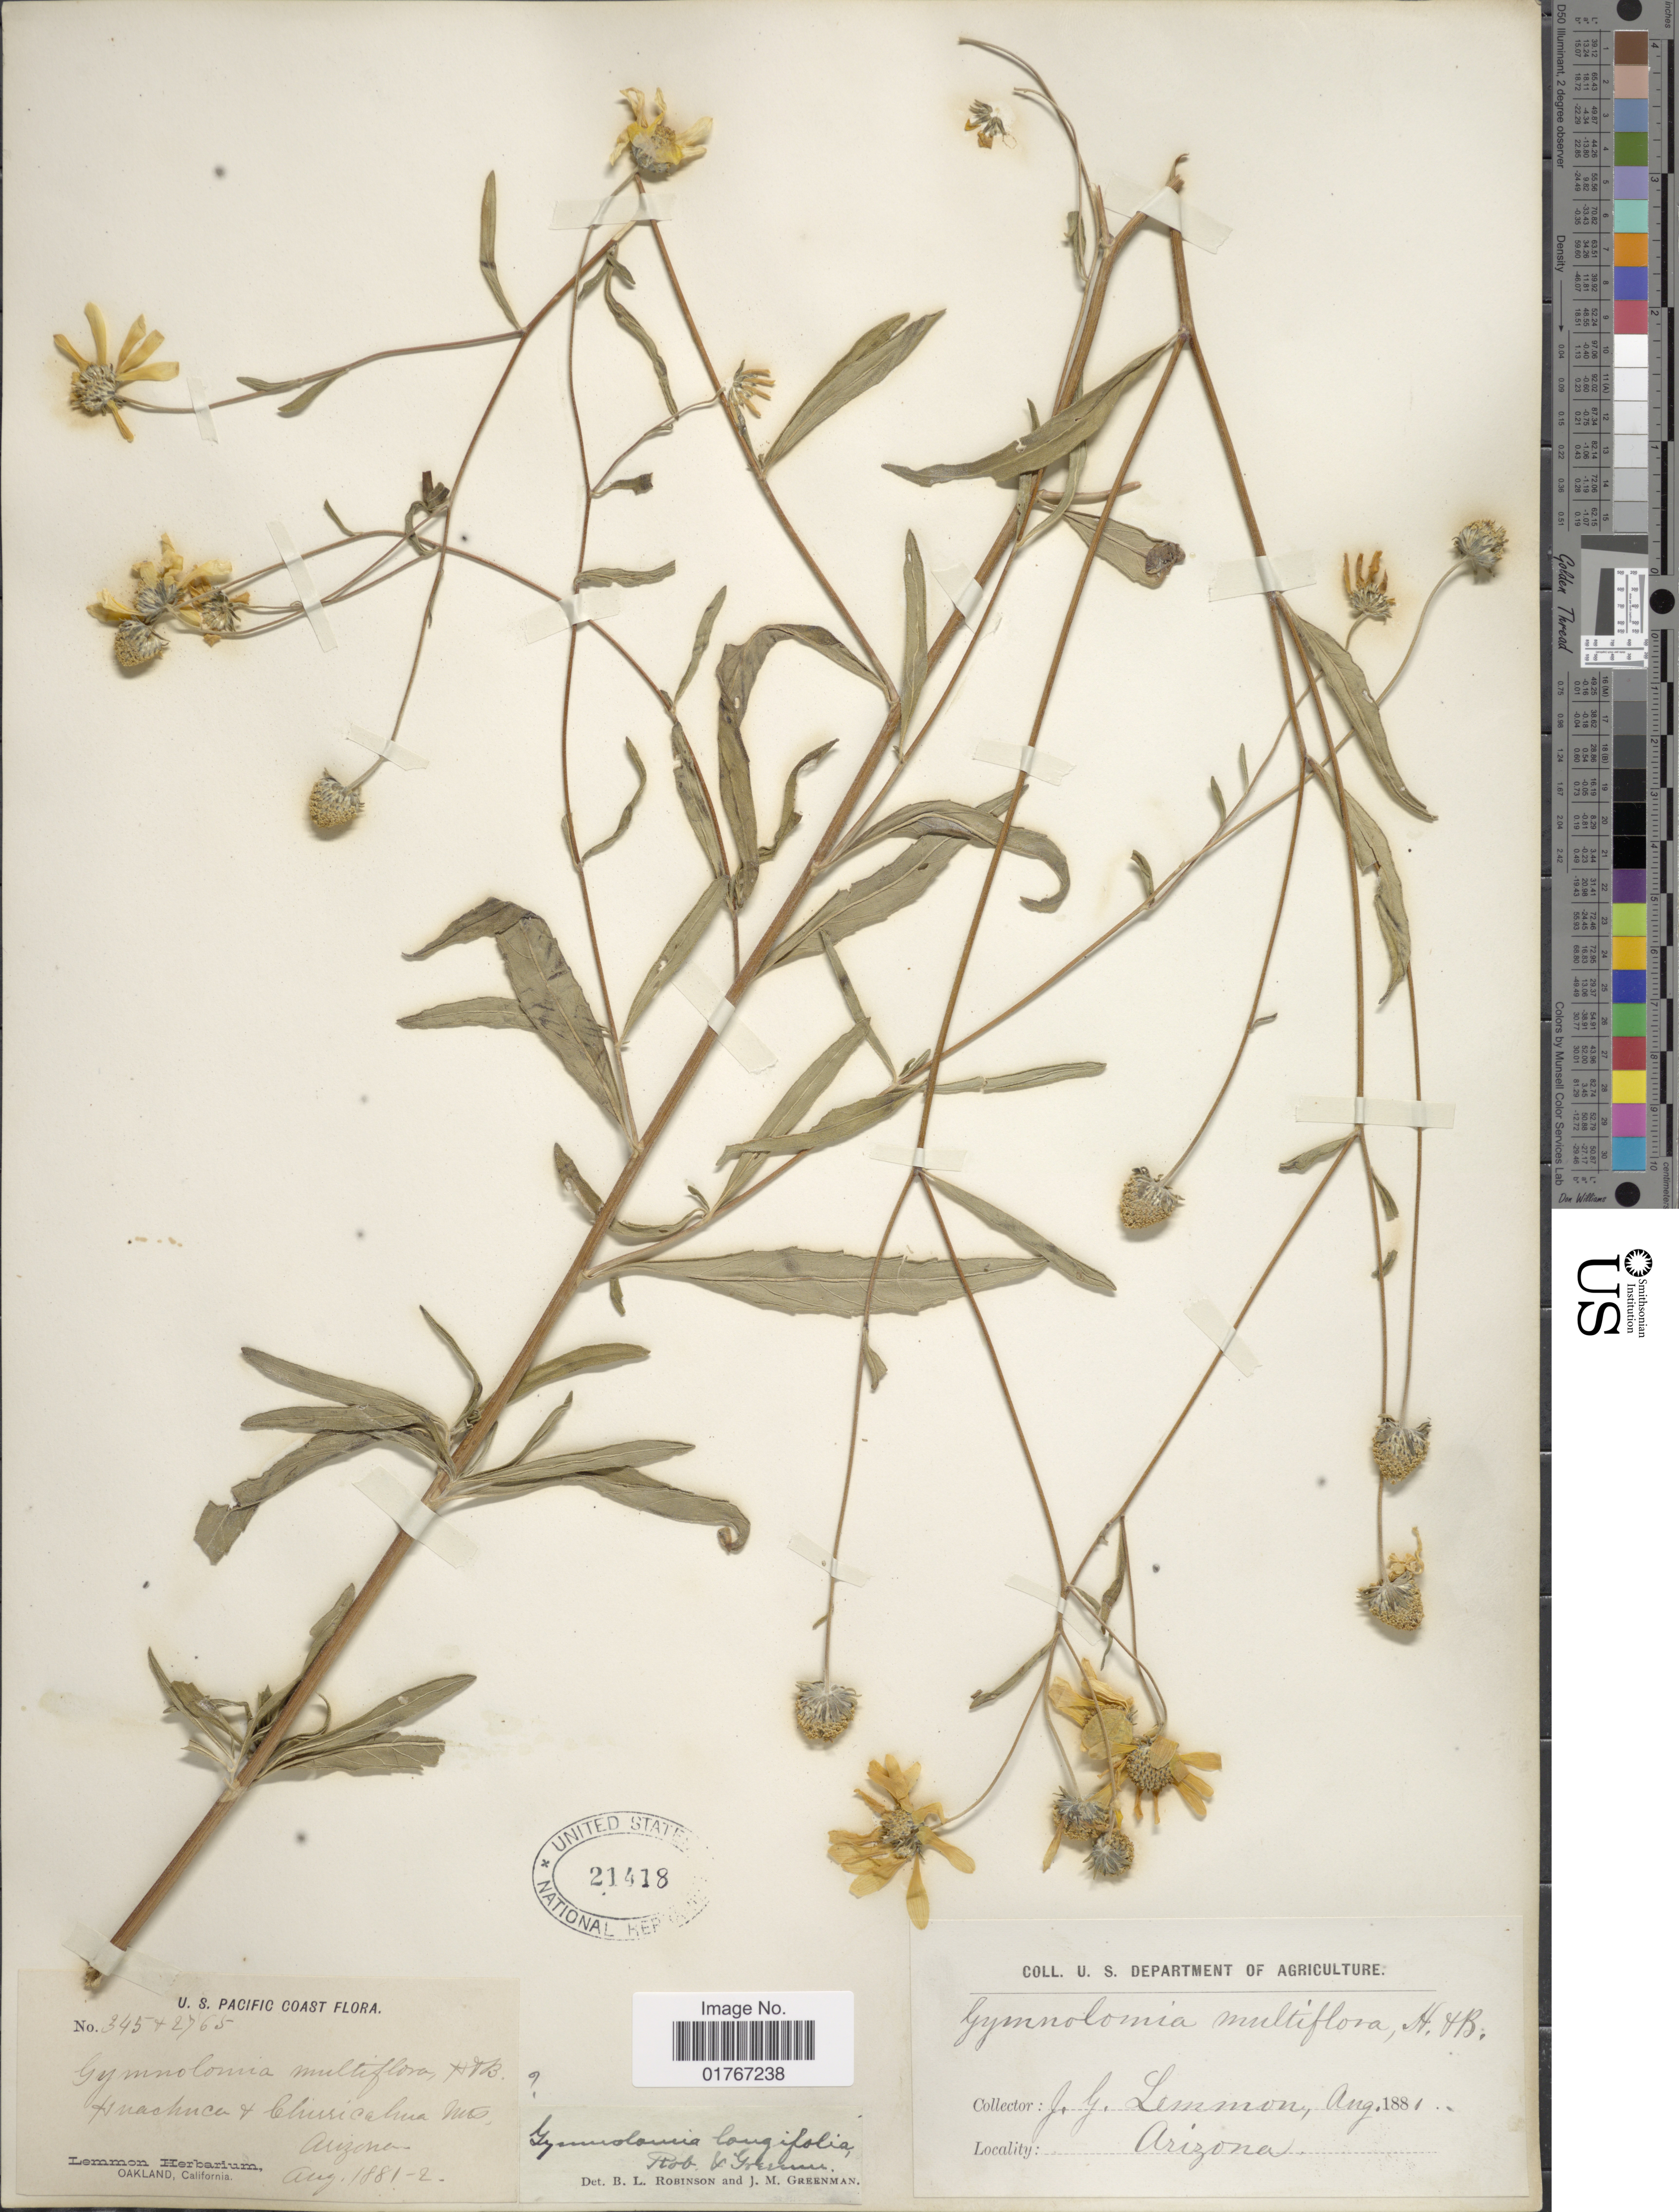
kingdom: Plantae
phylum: Tracheophyta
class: Magnoliopsida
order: Asterales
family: Asteraceae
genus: Heliomeris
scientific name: Heliomeris longifolia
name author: (B.L. Rob.) Cockerell & Greenm.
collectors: J. Lemmon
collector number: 3454/2765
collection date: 1881-08/1882-08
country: United States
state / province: Arizona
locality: Huachuca + Churicahua Mts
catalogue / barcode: US 21418